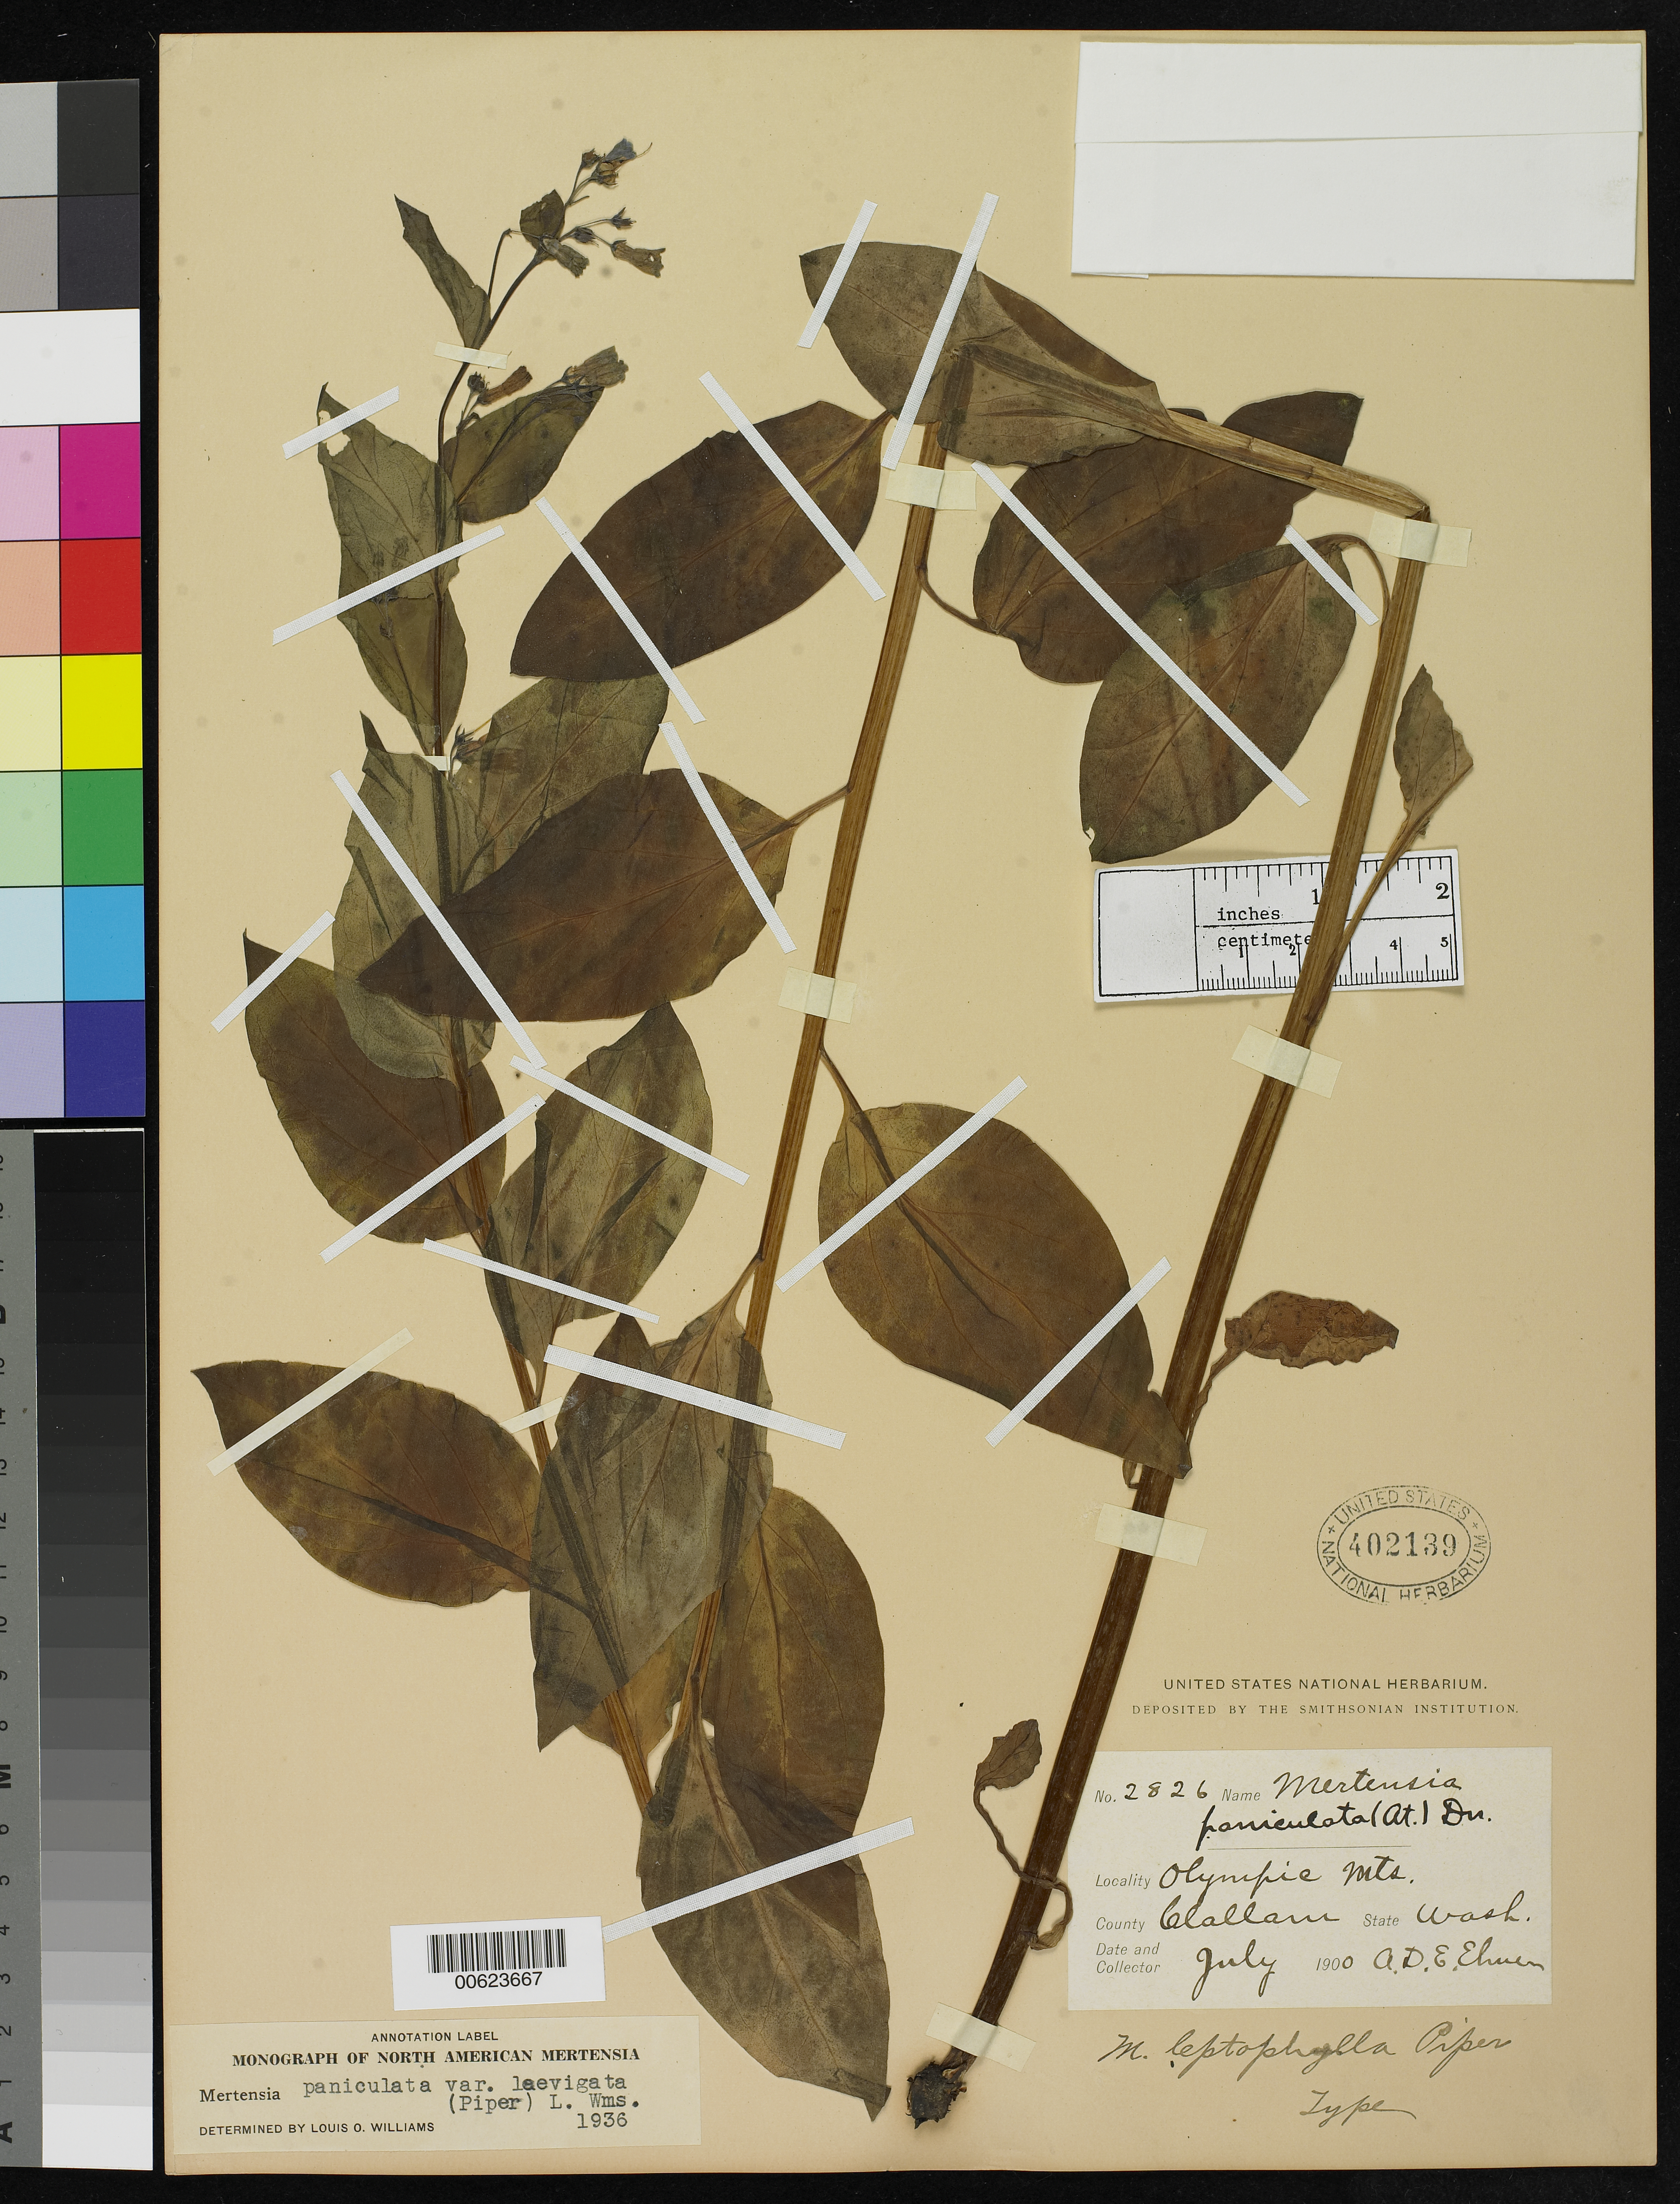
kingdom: Plantae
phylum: Tracheophyta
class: Magnoliopsida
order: Boraginales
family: Boraginaceae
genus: Mertensia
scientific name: Mertensia leptophylla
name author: Piper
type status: Holotype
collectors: A. D. E. Elmer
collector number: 2826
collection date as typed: Jul 1900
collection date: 1900-07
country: United States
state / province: Washington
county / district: Clallam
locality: Olympic Mts.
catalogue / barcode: US 402139